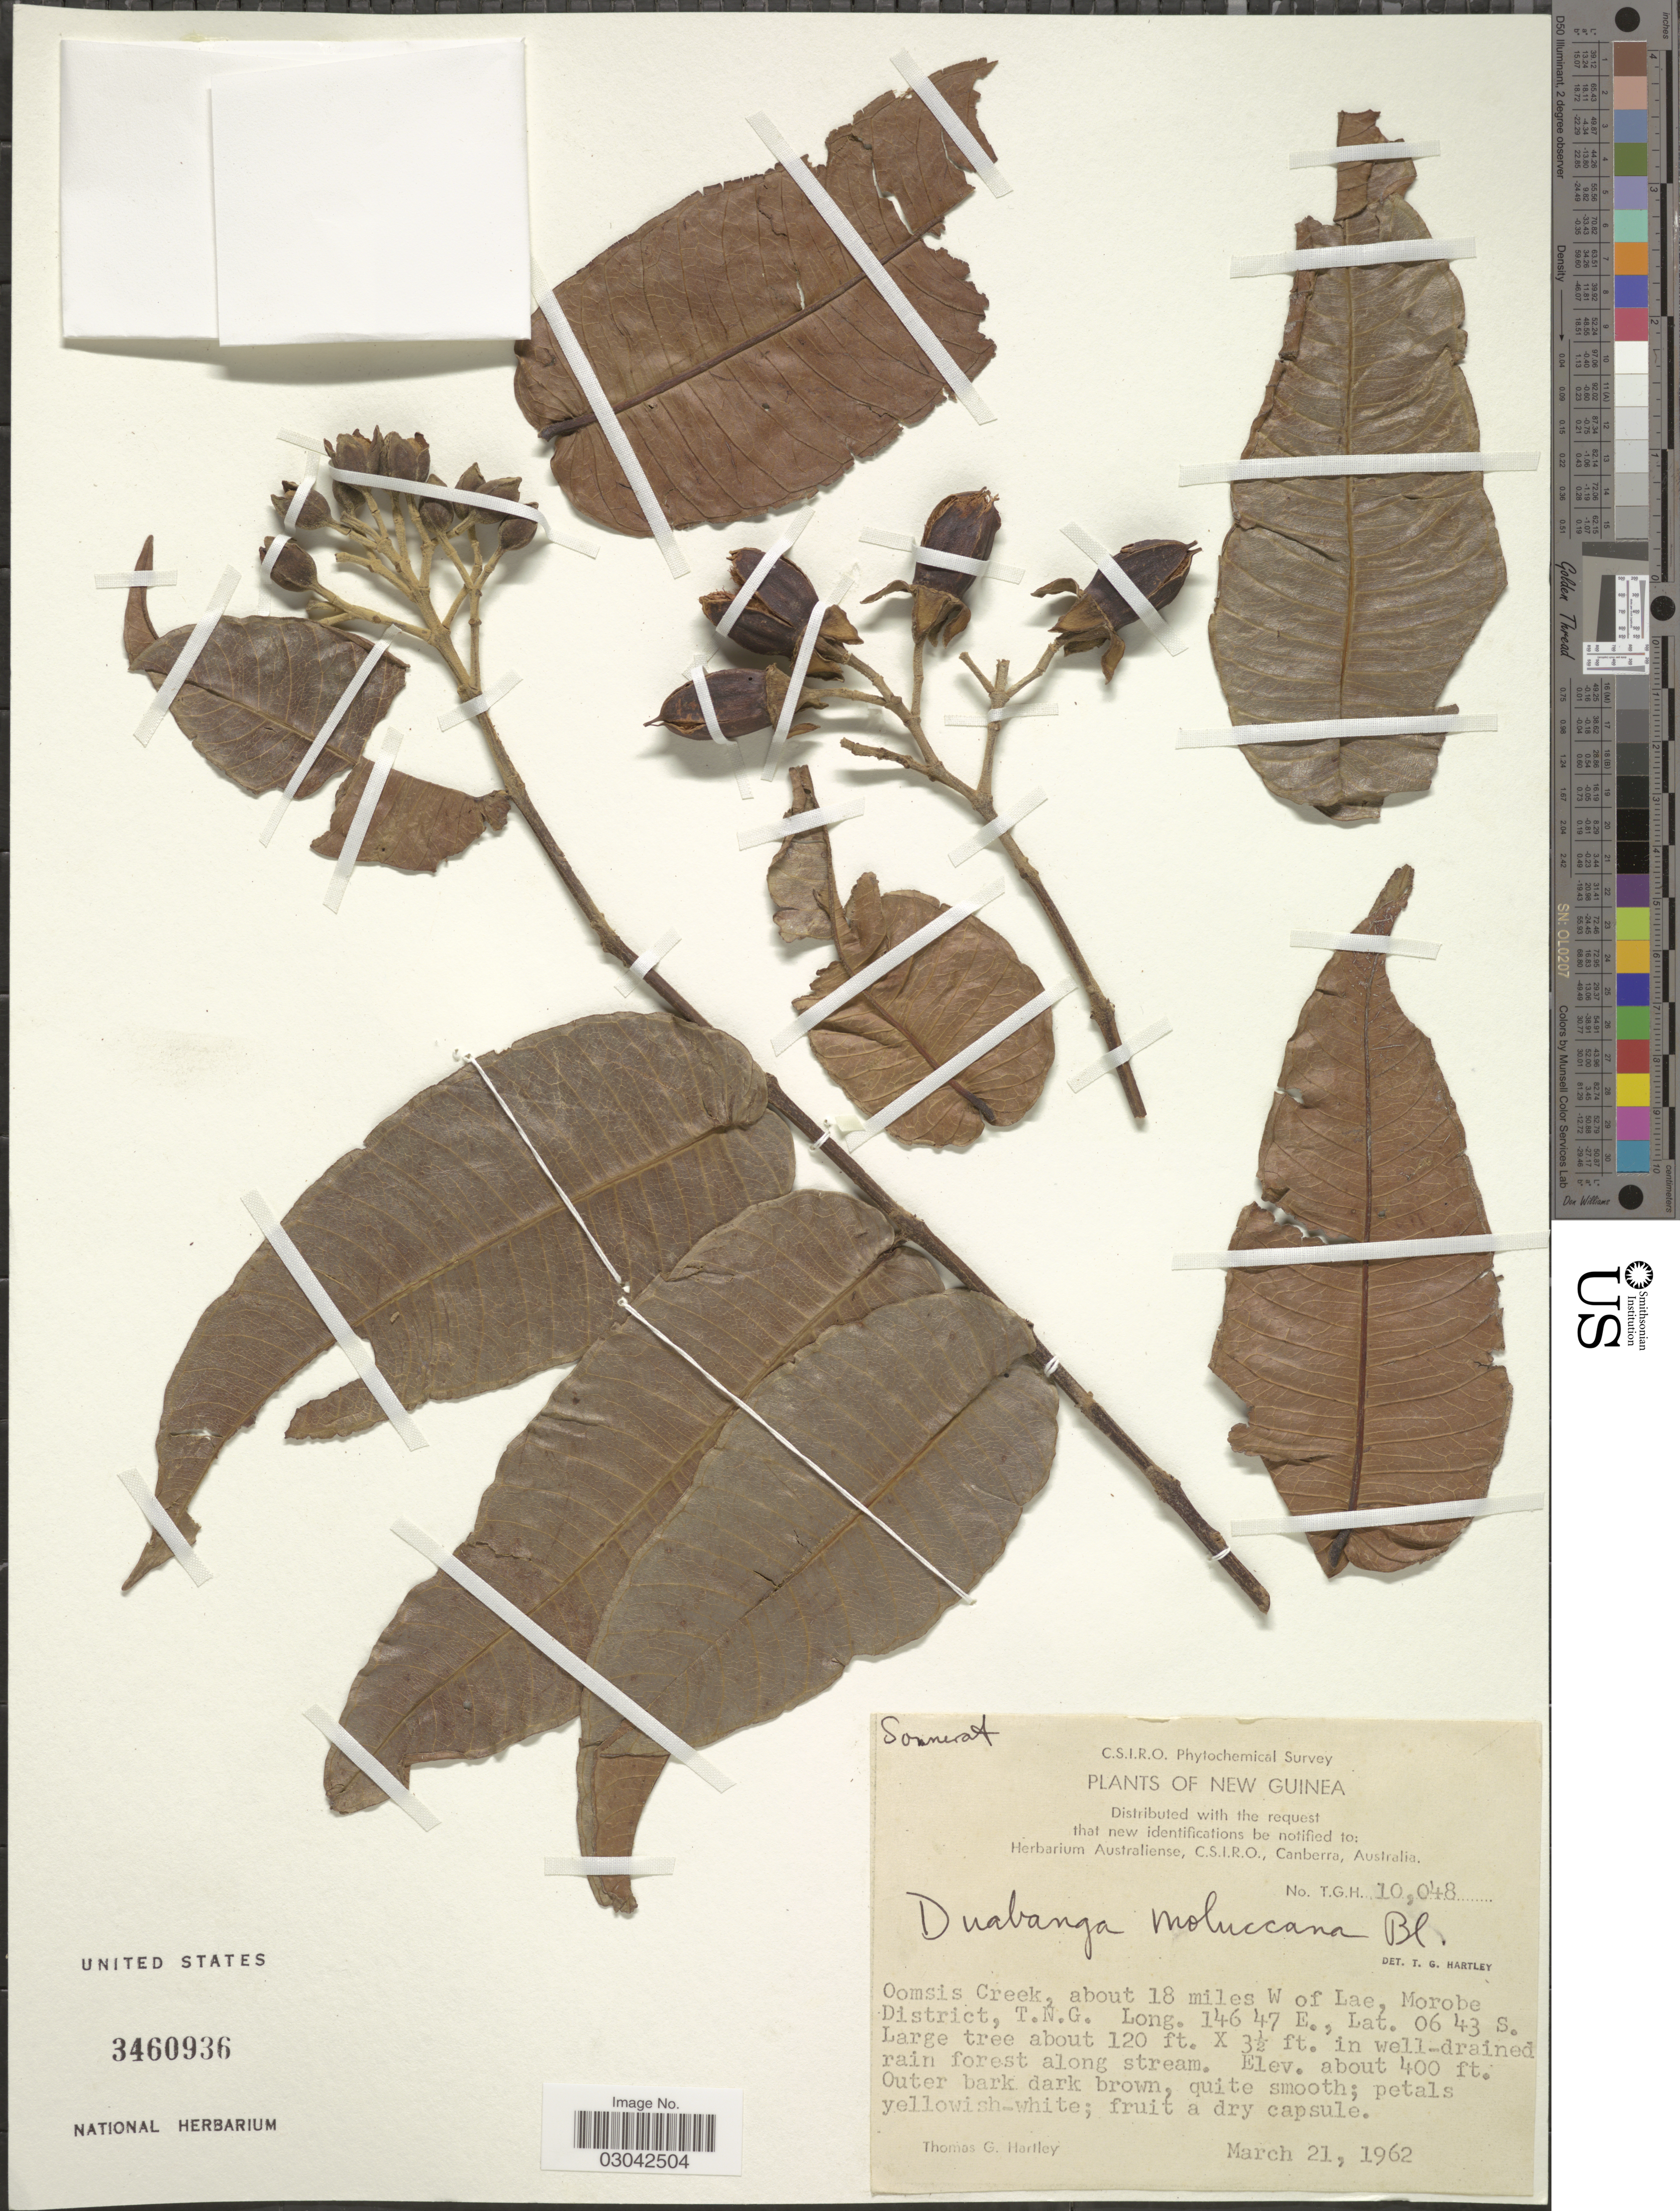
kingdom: Plantae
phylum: Tracheophyta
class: Magnoliopsida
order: Myrtales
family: Lythraceae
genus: Duabanga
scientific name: Duabanga moluccana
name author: Blume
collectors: T. G. Hartley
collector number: T.G.H. 10048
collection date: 1962-03-21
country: Papua New Guinea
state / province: Morobe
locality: New Guinea. Oomsis Creek, about 18 miles W of Lae, T.N.G.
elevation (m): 122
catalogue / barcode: US 3460936